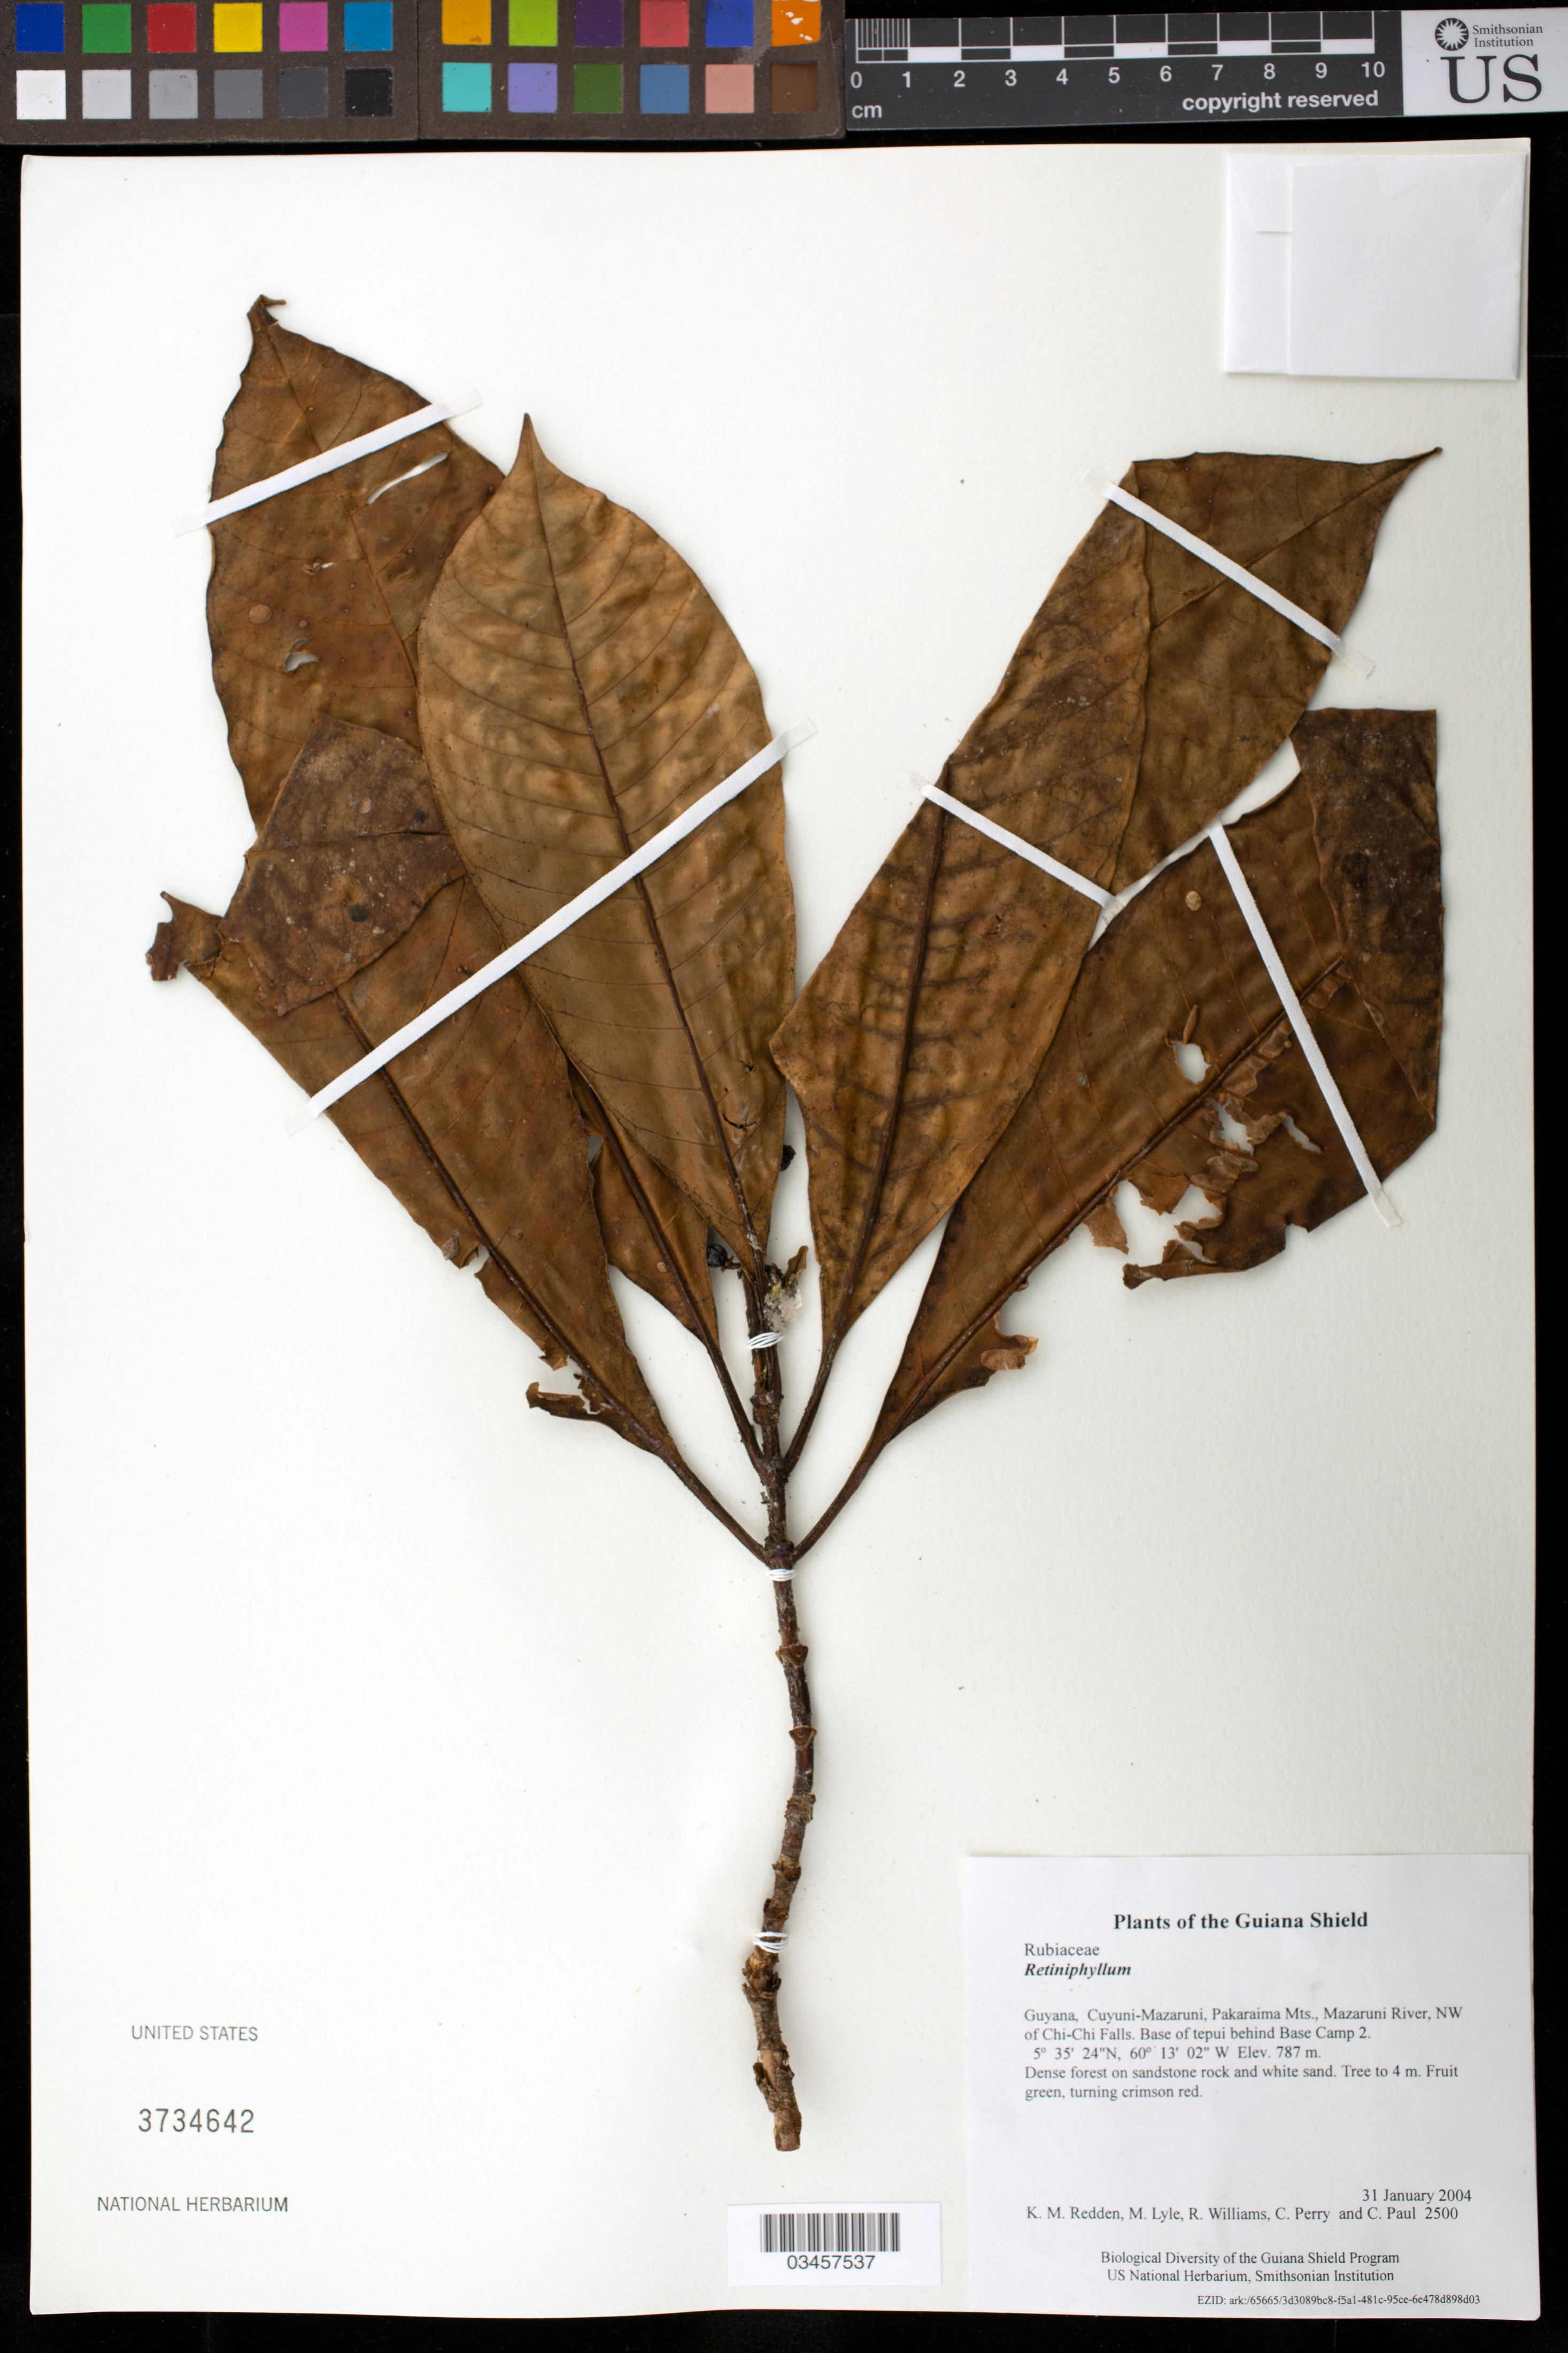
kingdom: Plantae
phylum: Tracheophyta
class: Magnoliopsida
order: Gentianales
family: Rubiaceae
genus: Retiniphyllum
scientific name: Retiniphyllum sp.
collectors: K. M. Redden, M. Lyle, R. Williams, C. Perry & C. Paul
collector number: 2500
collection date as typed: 31 January 2004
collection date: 2004-01-31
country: Guyana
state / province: Cuyuni-Mazaruni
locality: Pakaraima Mts., Mazaruni River, NW of Chi-Chi Falls. Base of tepui behind Base Camp 2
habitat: Dense forest on sandstone rock and white sand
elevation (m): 787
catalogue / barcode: US 3734642